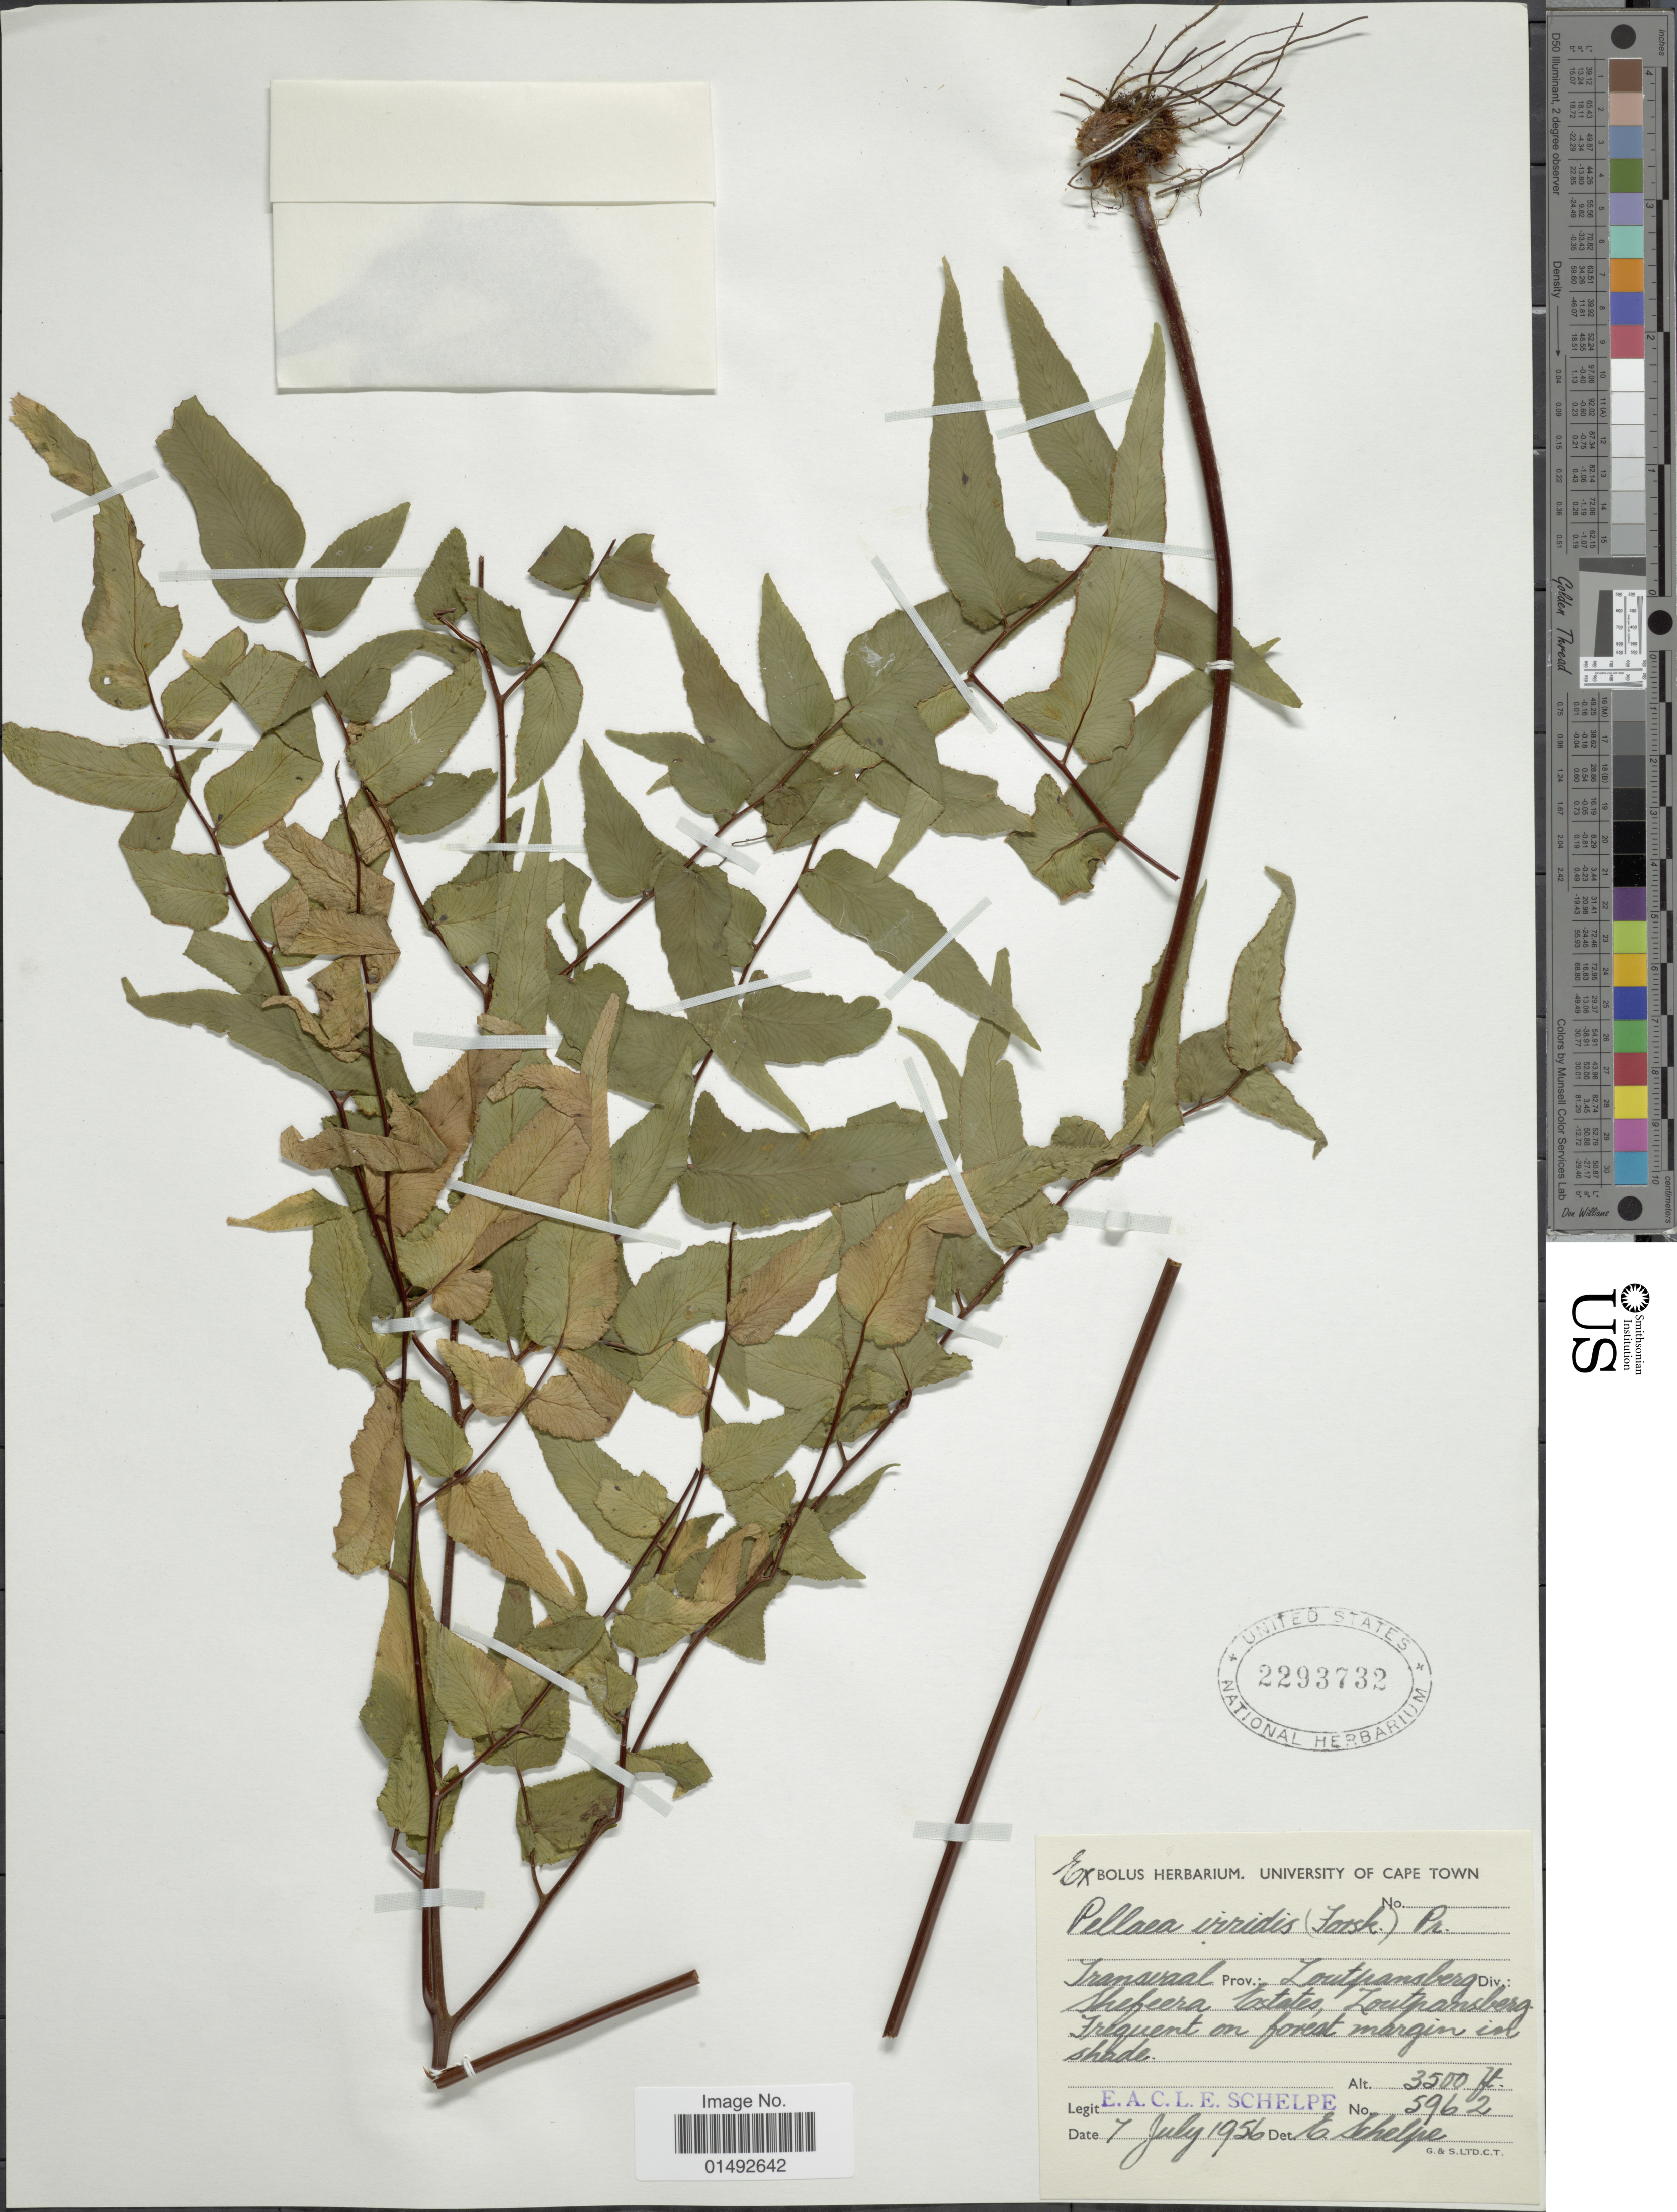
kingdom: Plantae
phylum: Tracheophyta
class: Polypodiopsida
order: Polypodiales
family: Pteridaceae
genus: Pellaea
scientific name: Pellaea viridis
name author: (Forssk.) Prantl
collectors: E. A. C. L. E. Schelpe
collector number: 5962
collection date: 1956-07-07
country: South Africa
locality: Transvaal Prov. Zoutpansberg Div.; Shefeera Estates, Zoutpansberg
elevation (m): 1067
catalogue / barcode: US 2293732